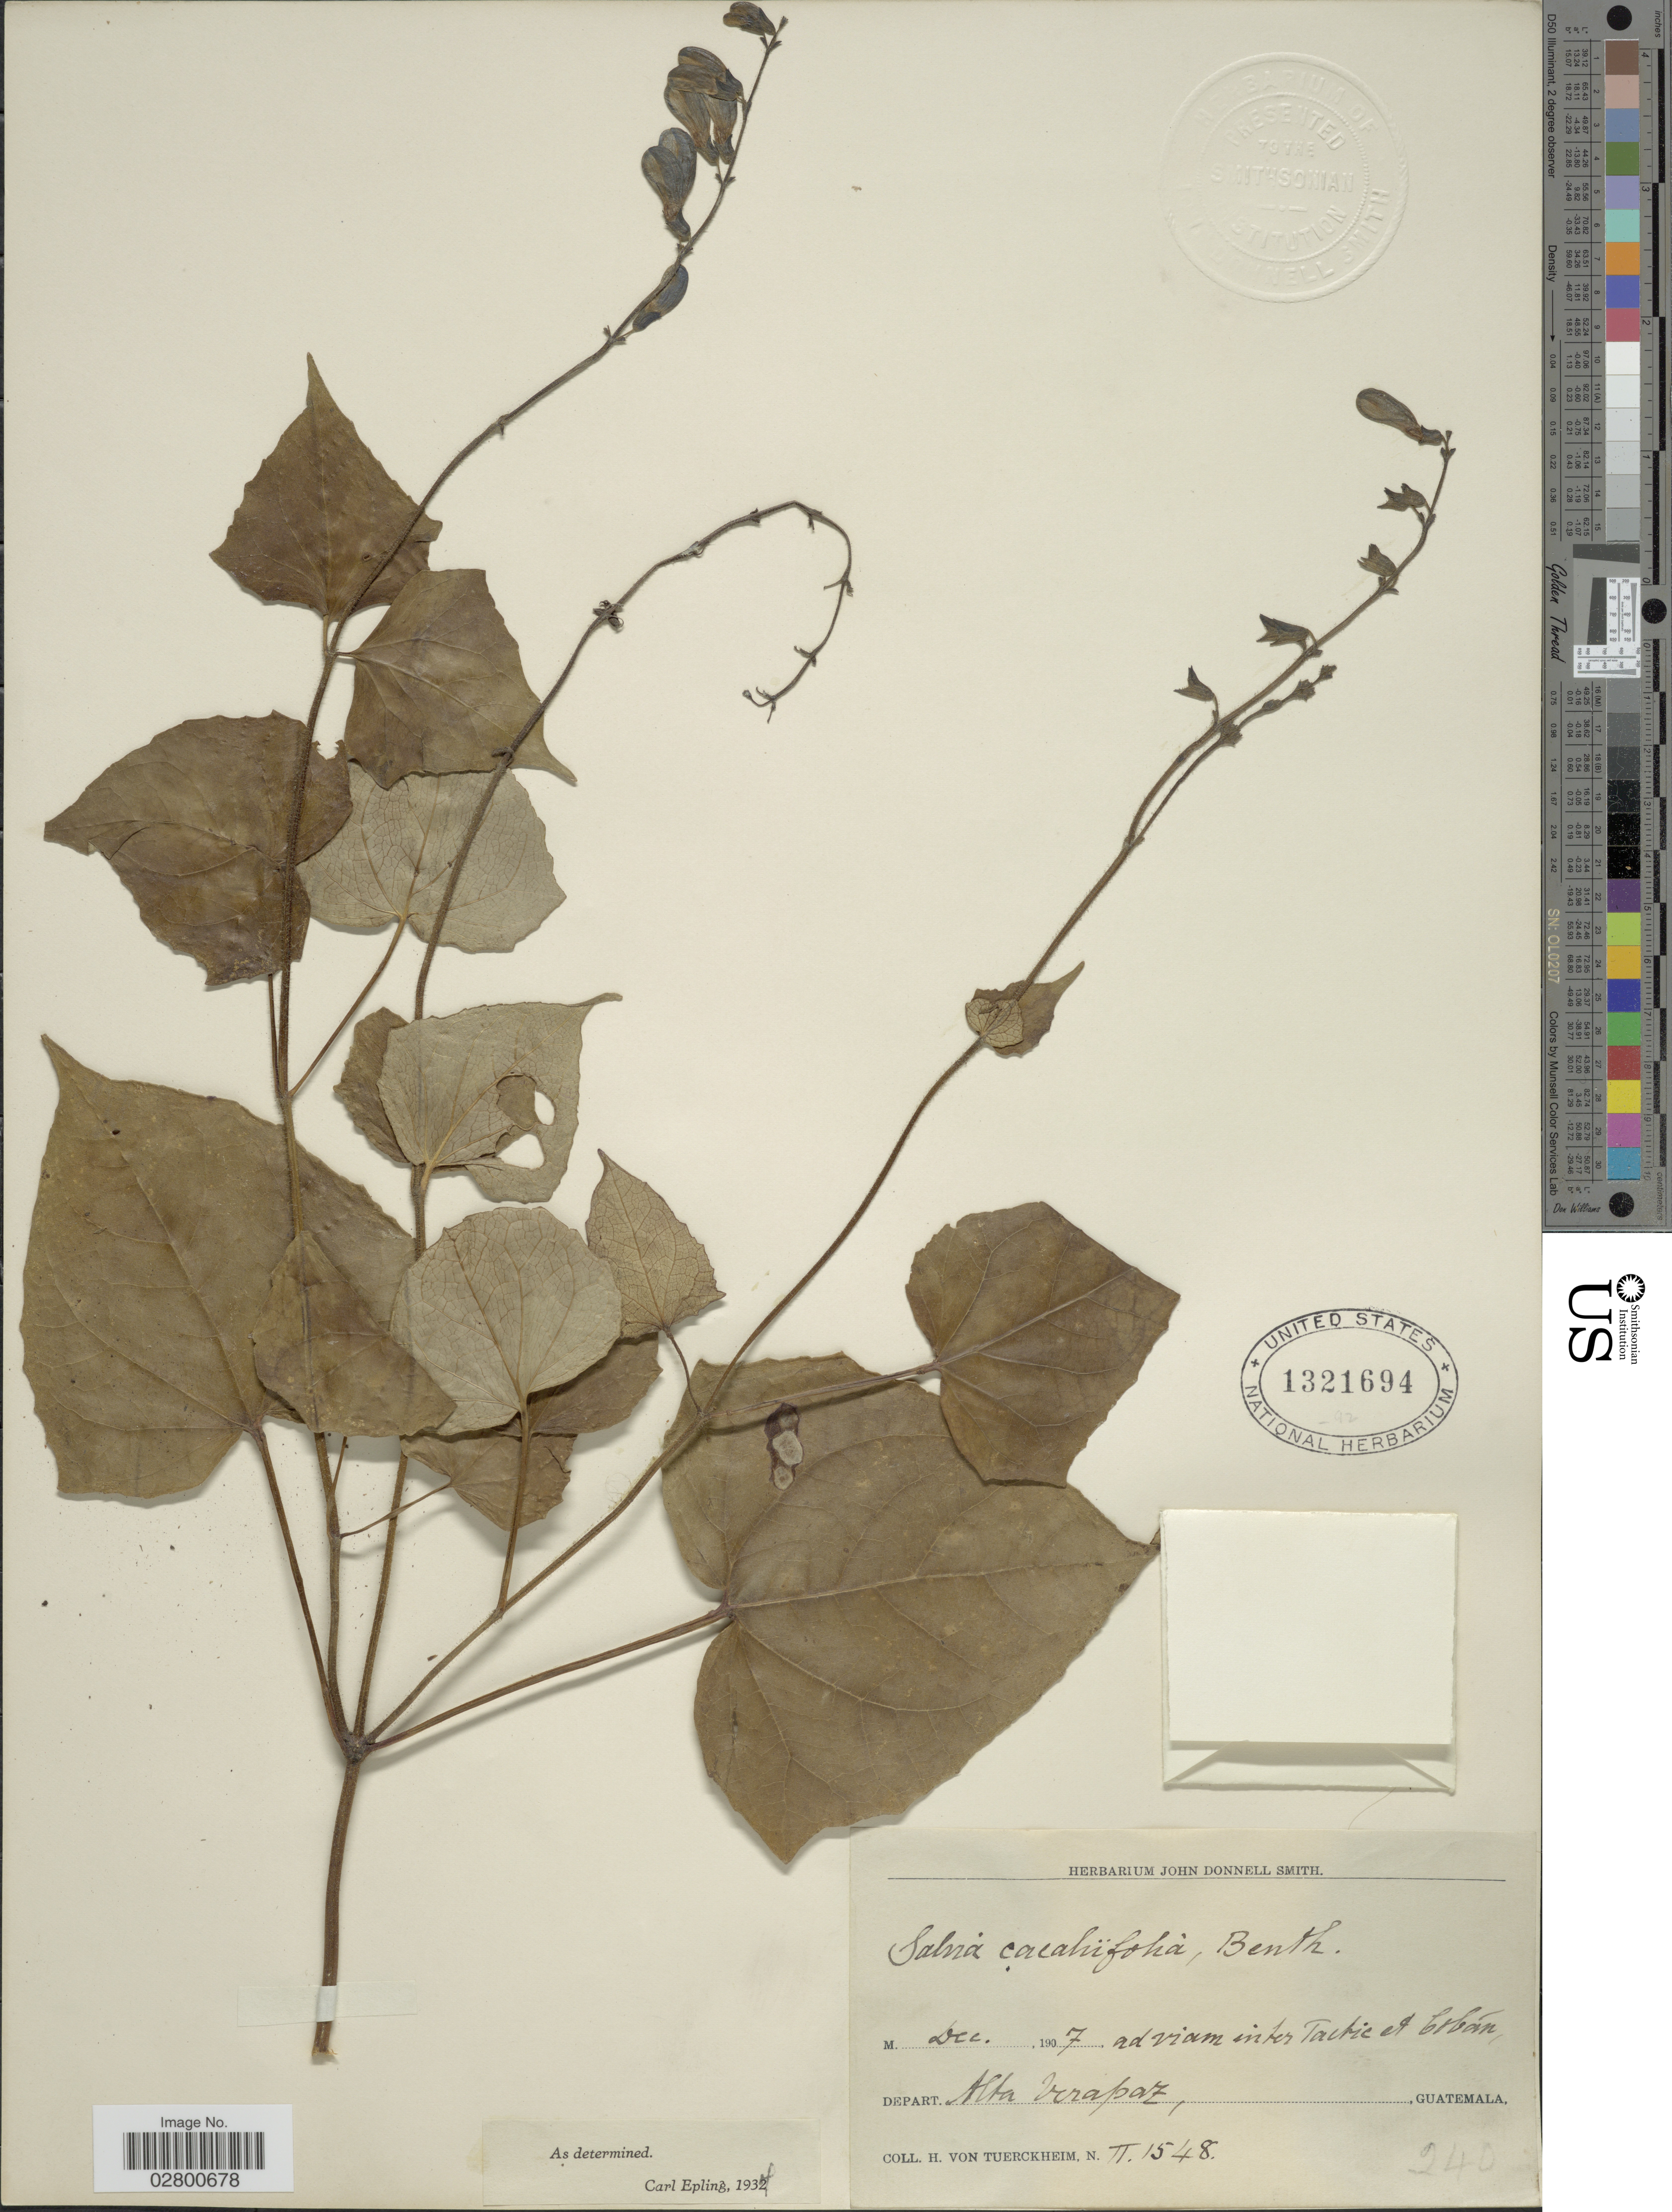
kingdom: Plantae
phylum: Tracheophyta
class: Magnoliopsida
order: Lamiales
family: Lamiaceae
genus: Salvia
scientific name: Salvia cacaliifolia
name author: Benth.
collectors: H. von Türckheim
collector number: II1548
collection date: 1907-12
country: Guatemala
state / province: Alta Verapaz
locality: Ad viam inter Tactic et Cobán, Depart. Alta Verapaz.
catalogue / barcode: US 1321694